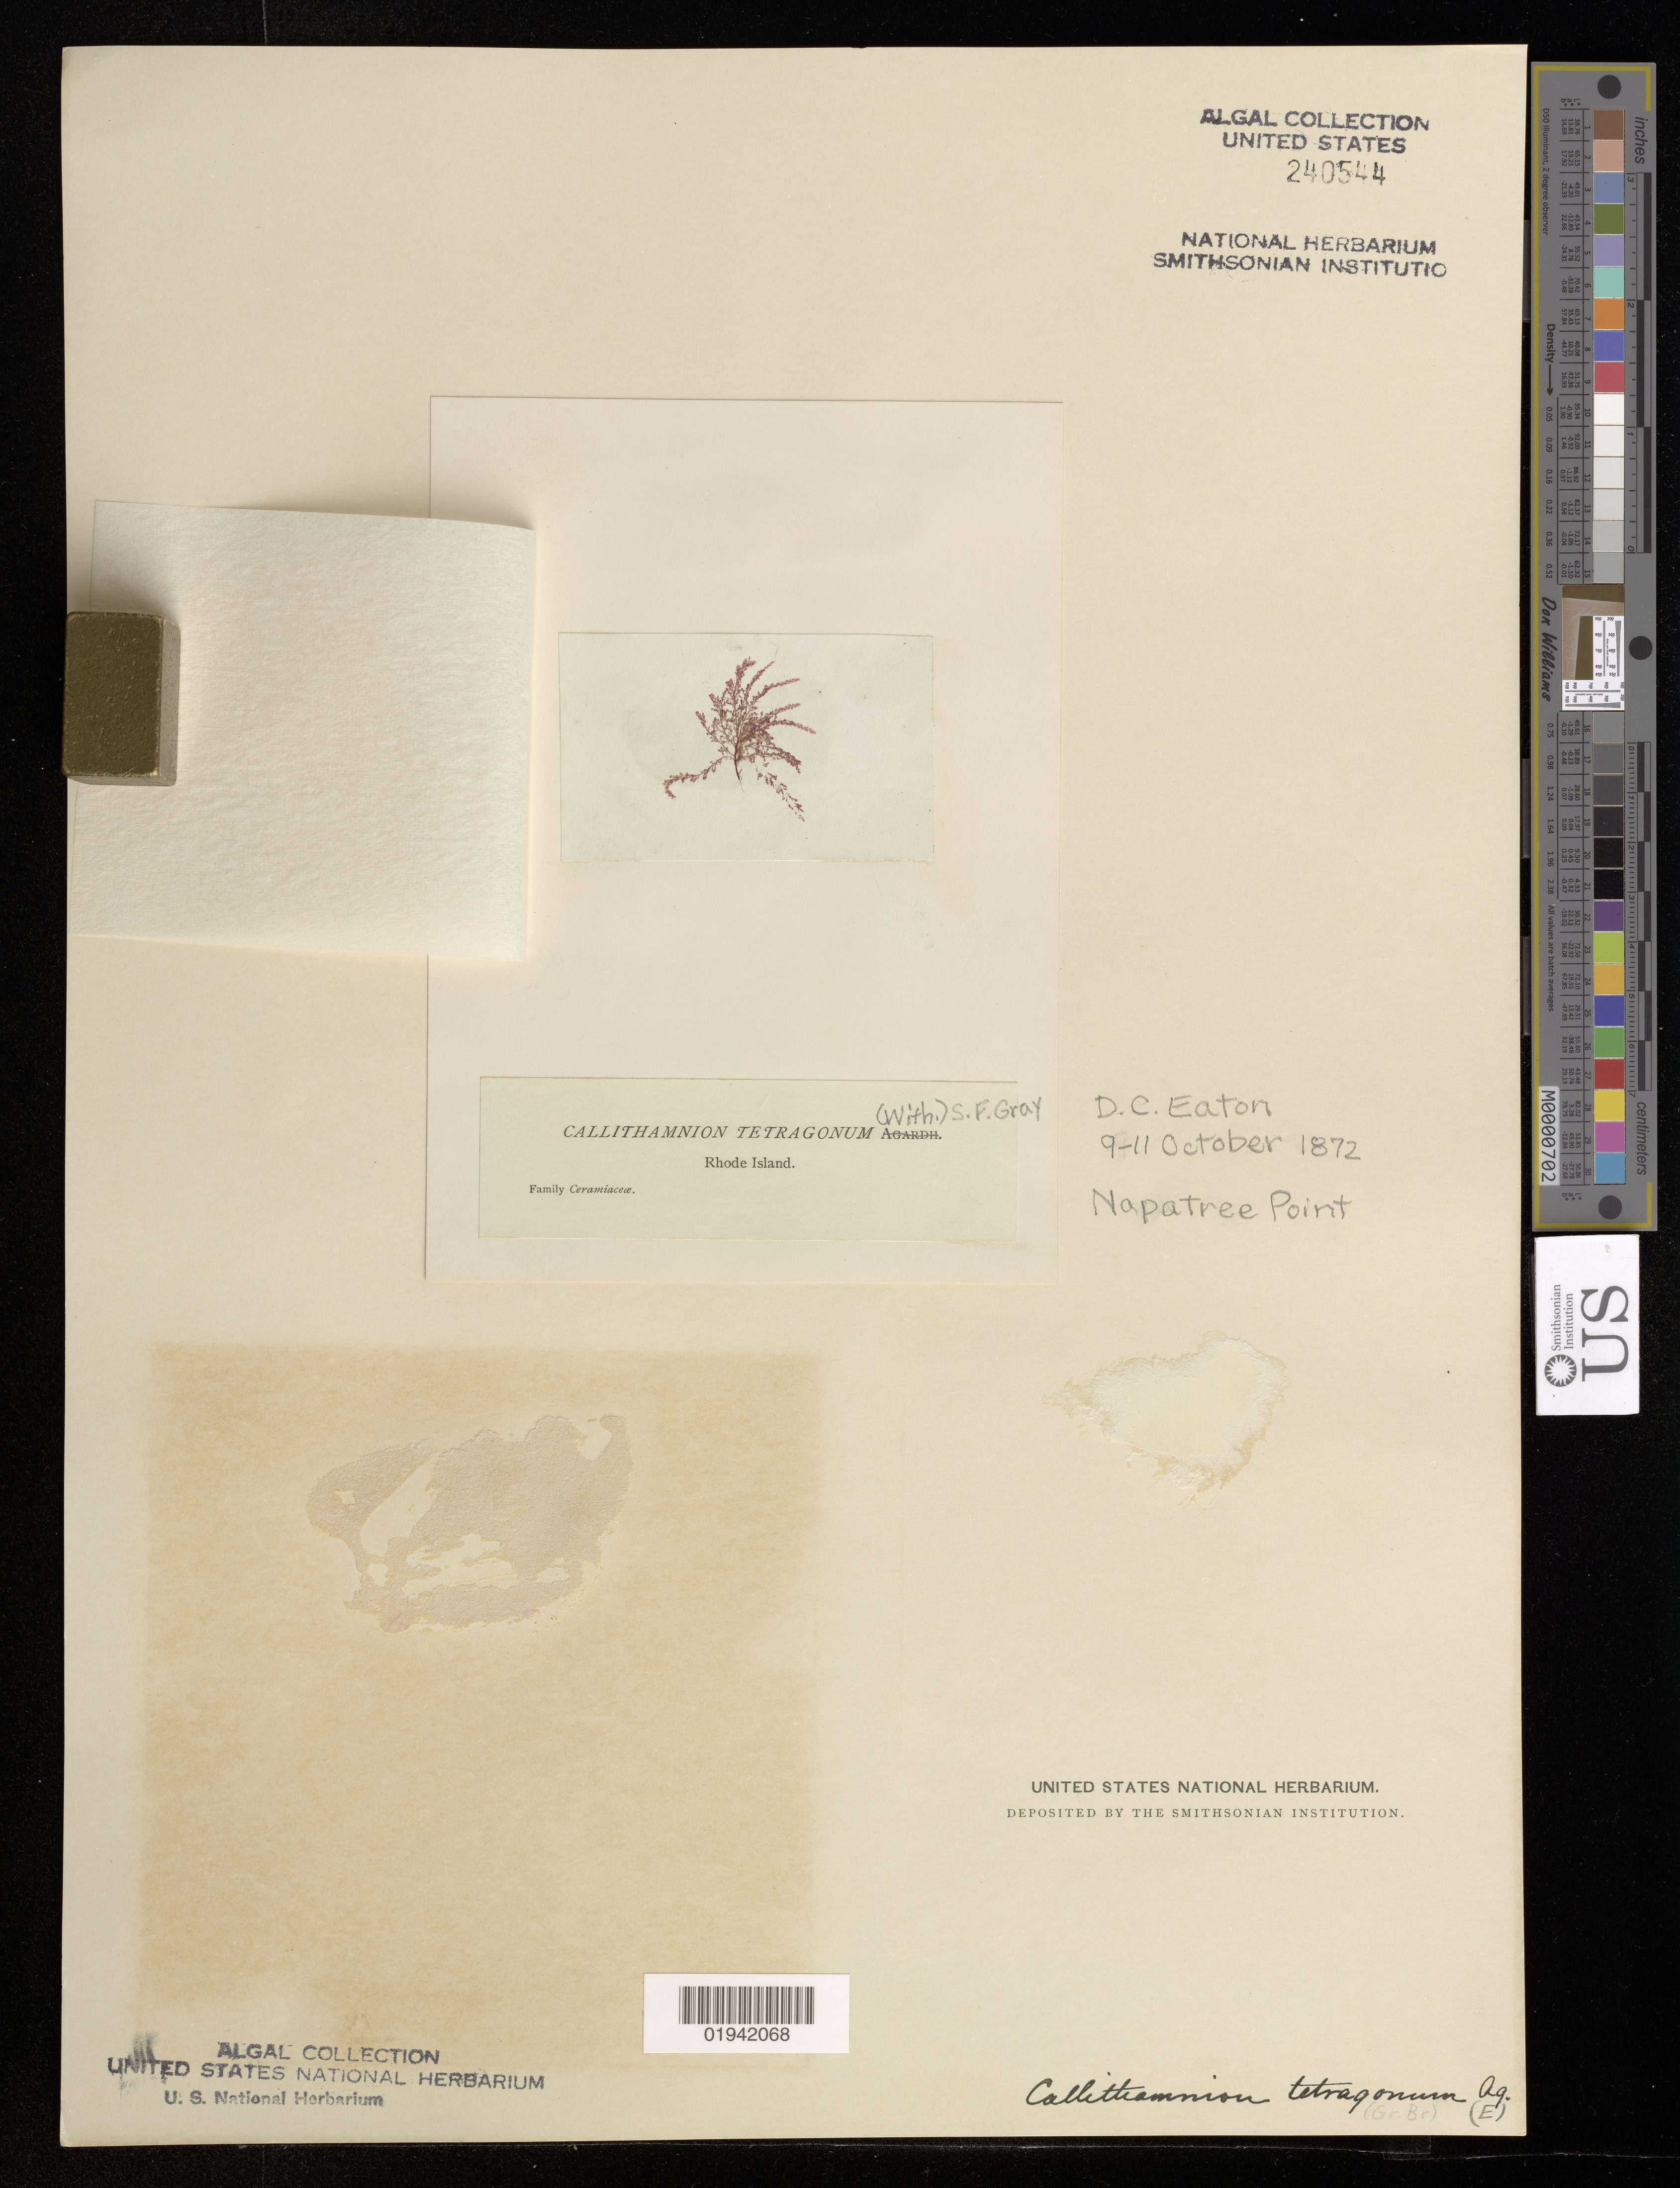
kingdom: Plantae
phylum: Rhodophyta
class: Florideophyceae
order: Ceramiales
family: Callithamniaceae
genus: Callithamnion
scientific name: Callithamnion tetragonum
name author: (With.) S.F. Gray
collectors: D. C. Eaton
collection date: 1872-10-09/1872-10-11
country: United States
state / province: Rhode Island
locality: Napatree Point.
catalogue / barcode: US 240544